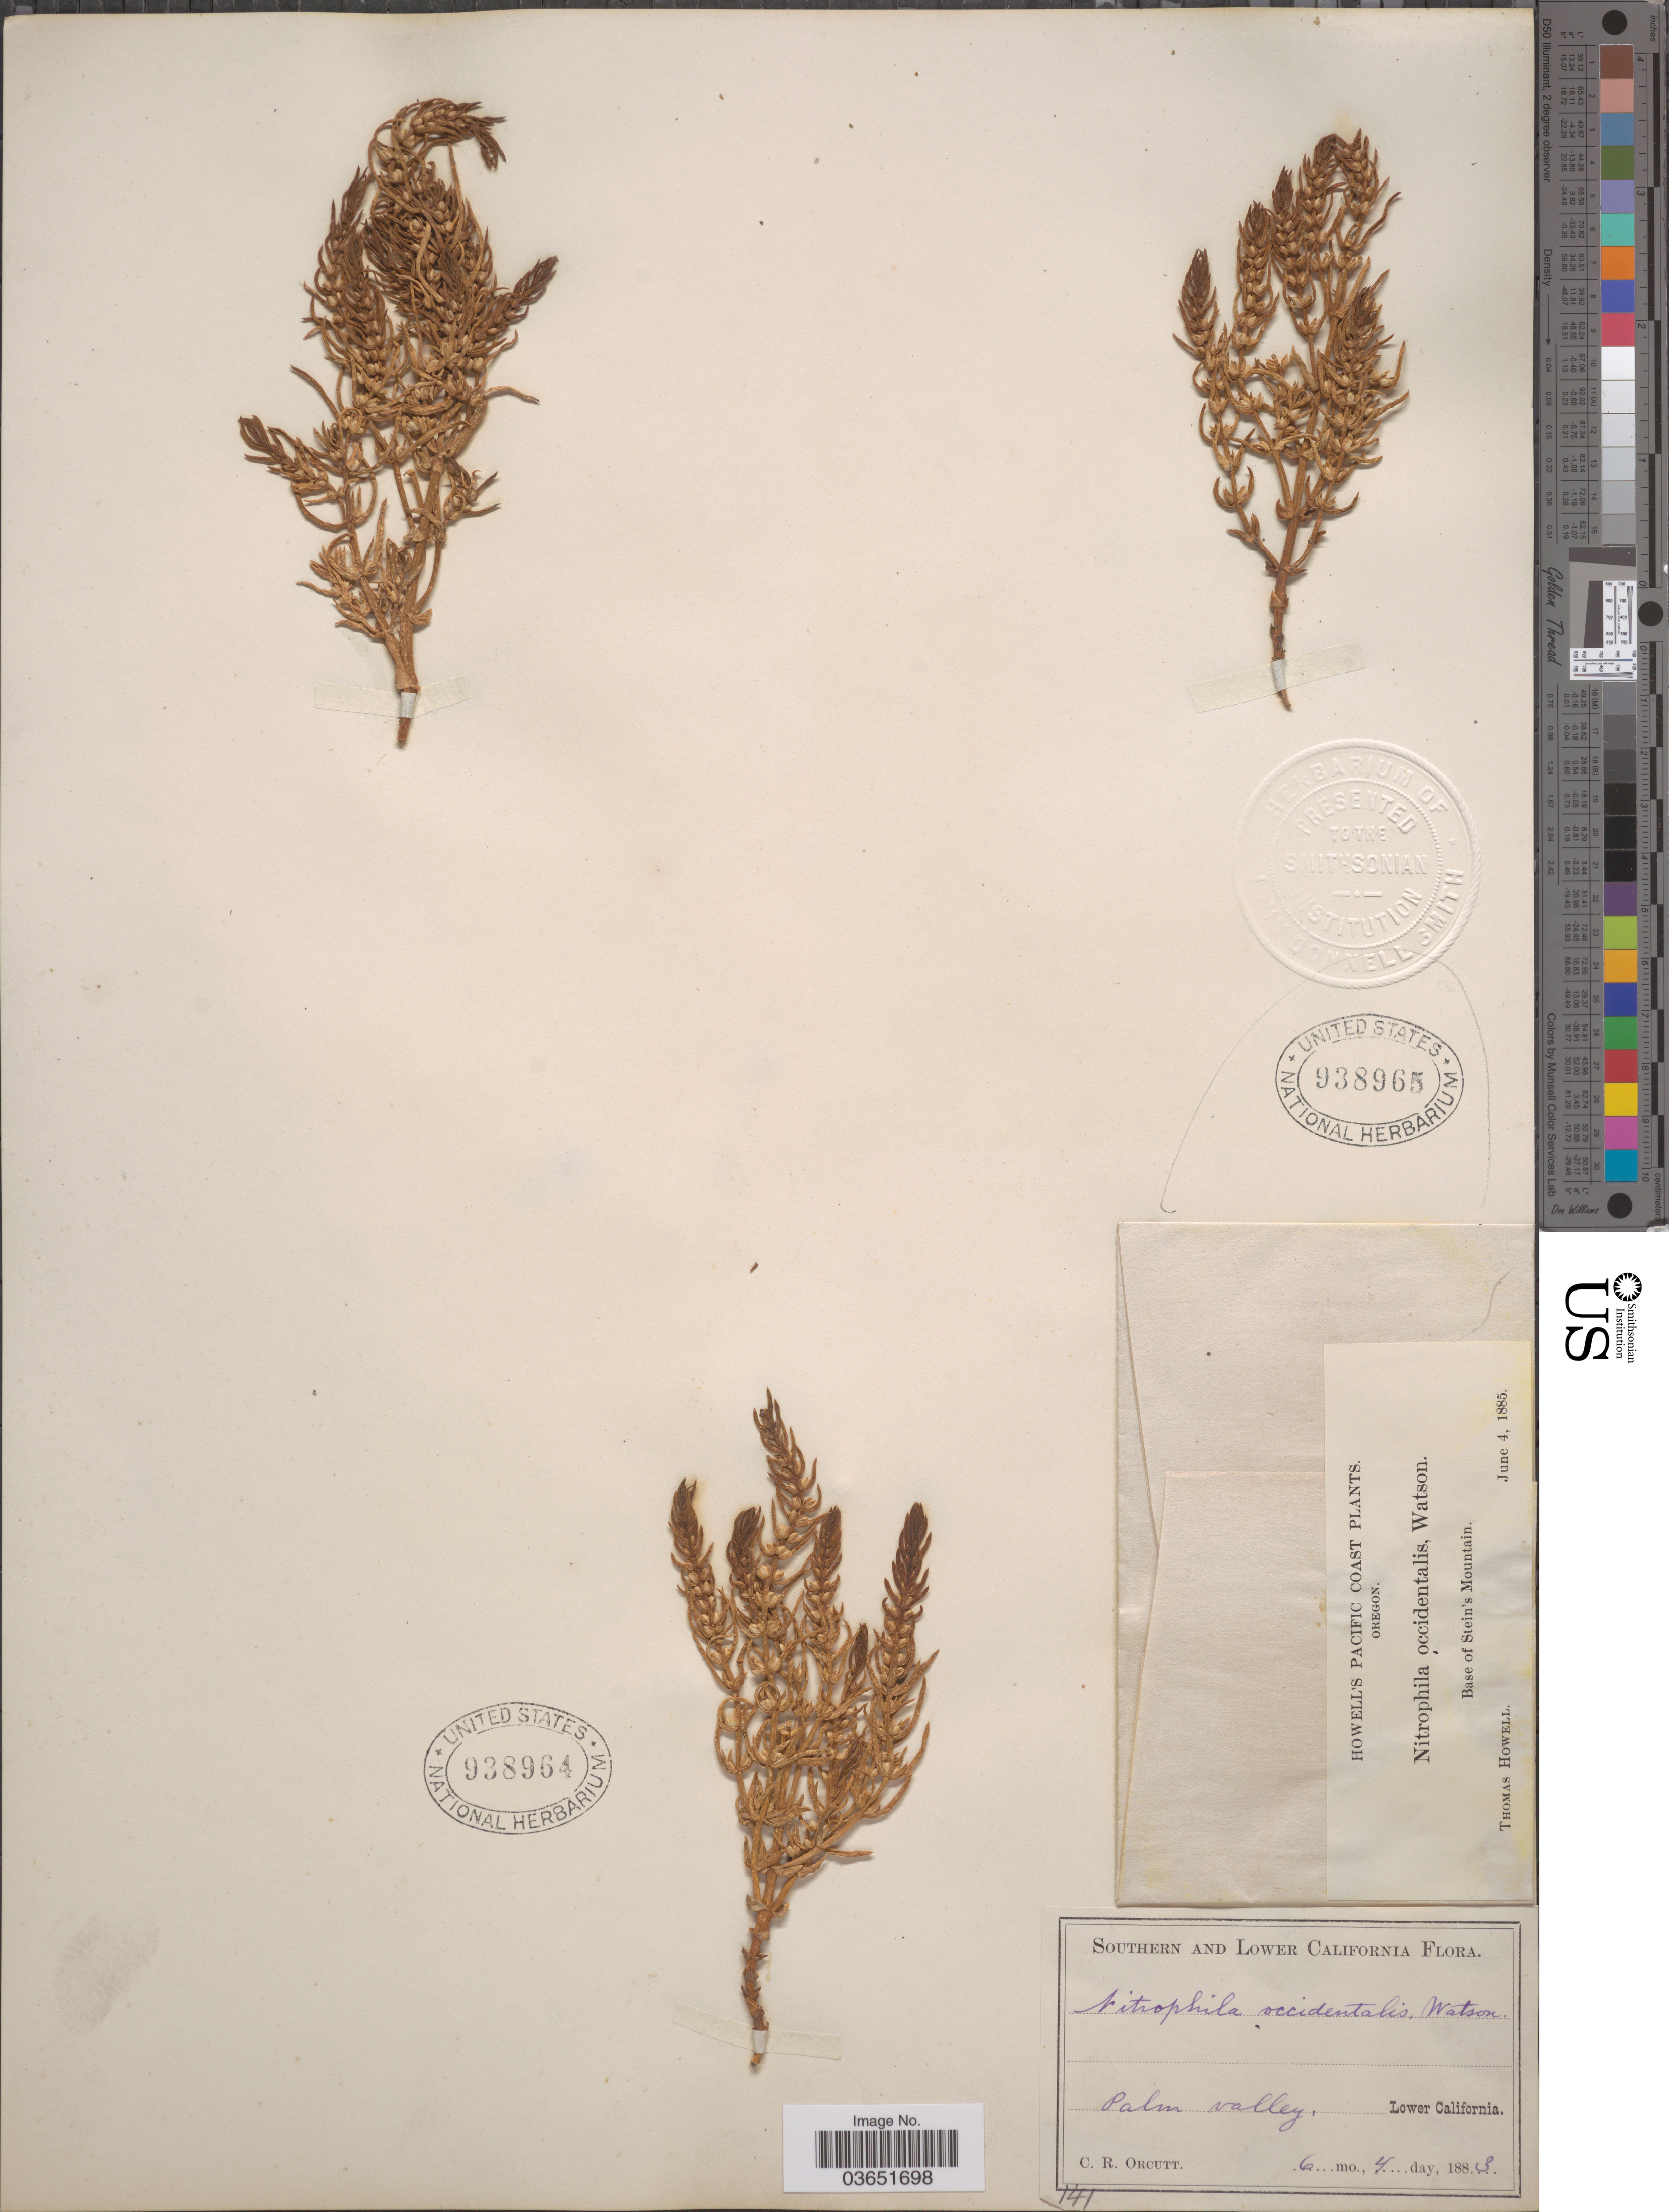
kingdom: Plantae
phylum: Tracheophyta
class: Magnoliopsida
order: Caryophyllales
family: Amaranthaceae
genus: Nitrophila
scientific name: Nitrophila occidentalis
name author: (Moq.) S. Watson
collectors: T. Howell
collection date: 1885-06-04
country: United States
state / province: Oregon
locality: Pacific Coast. Base of Stein's Mountain.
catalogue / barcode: US 938965-2